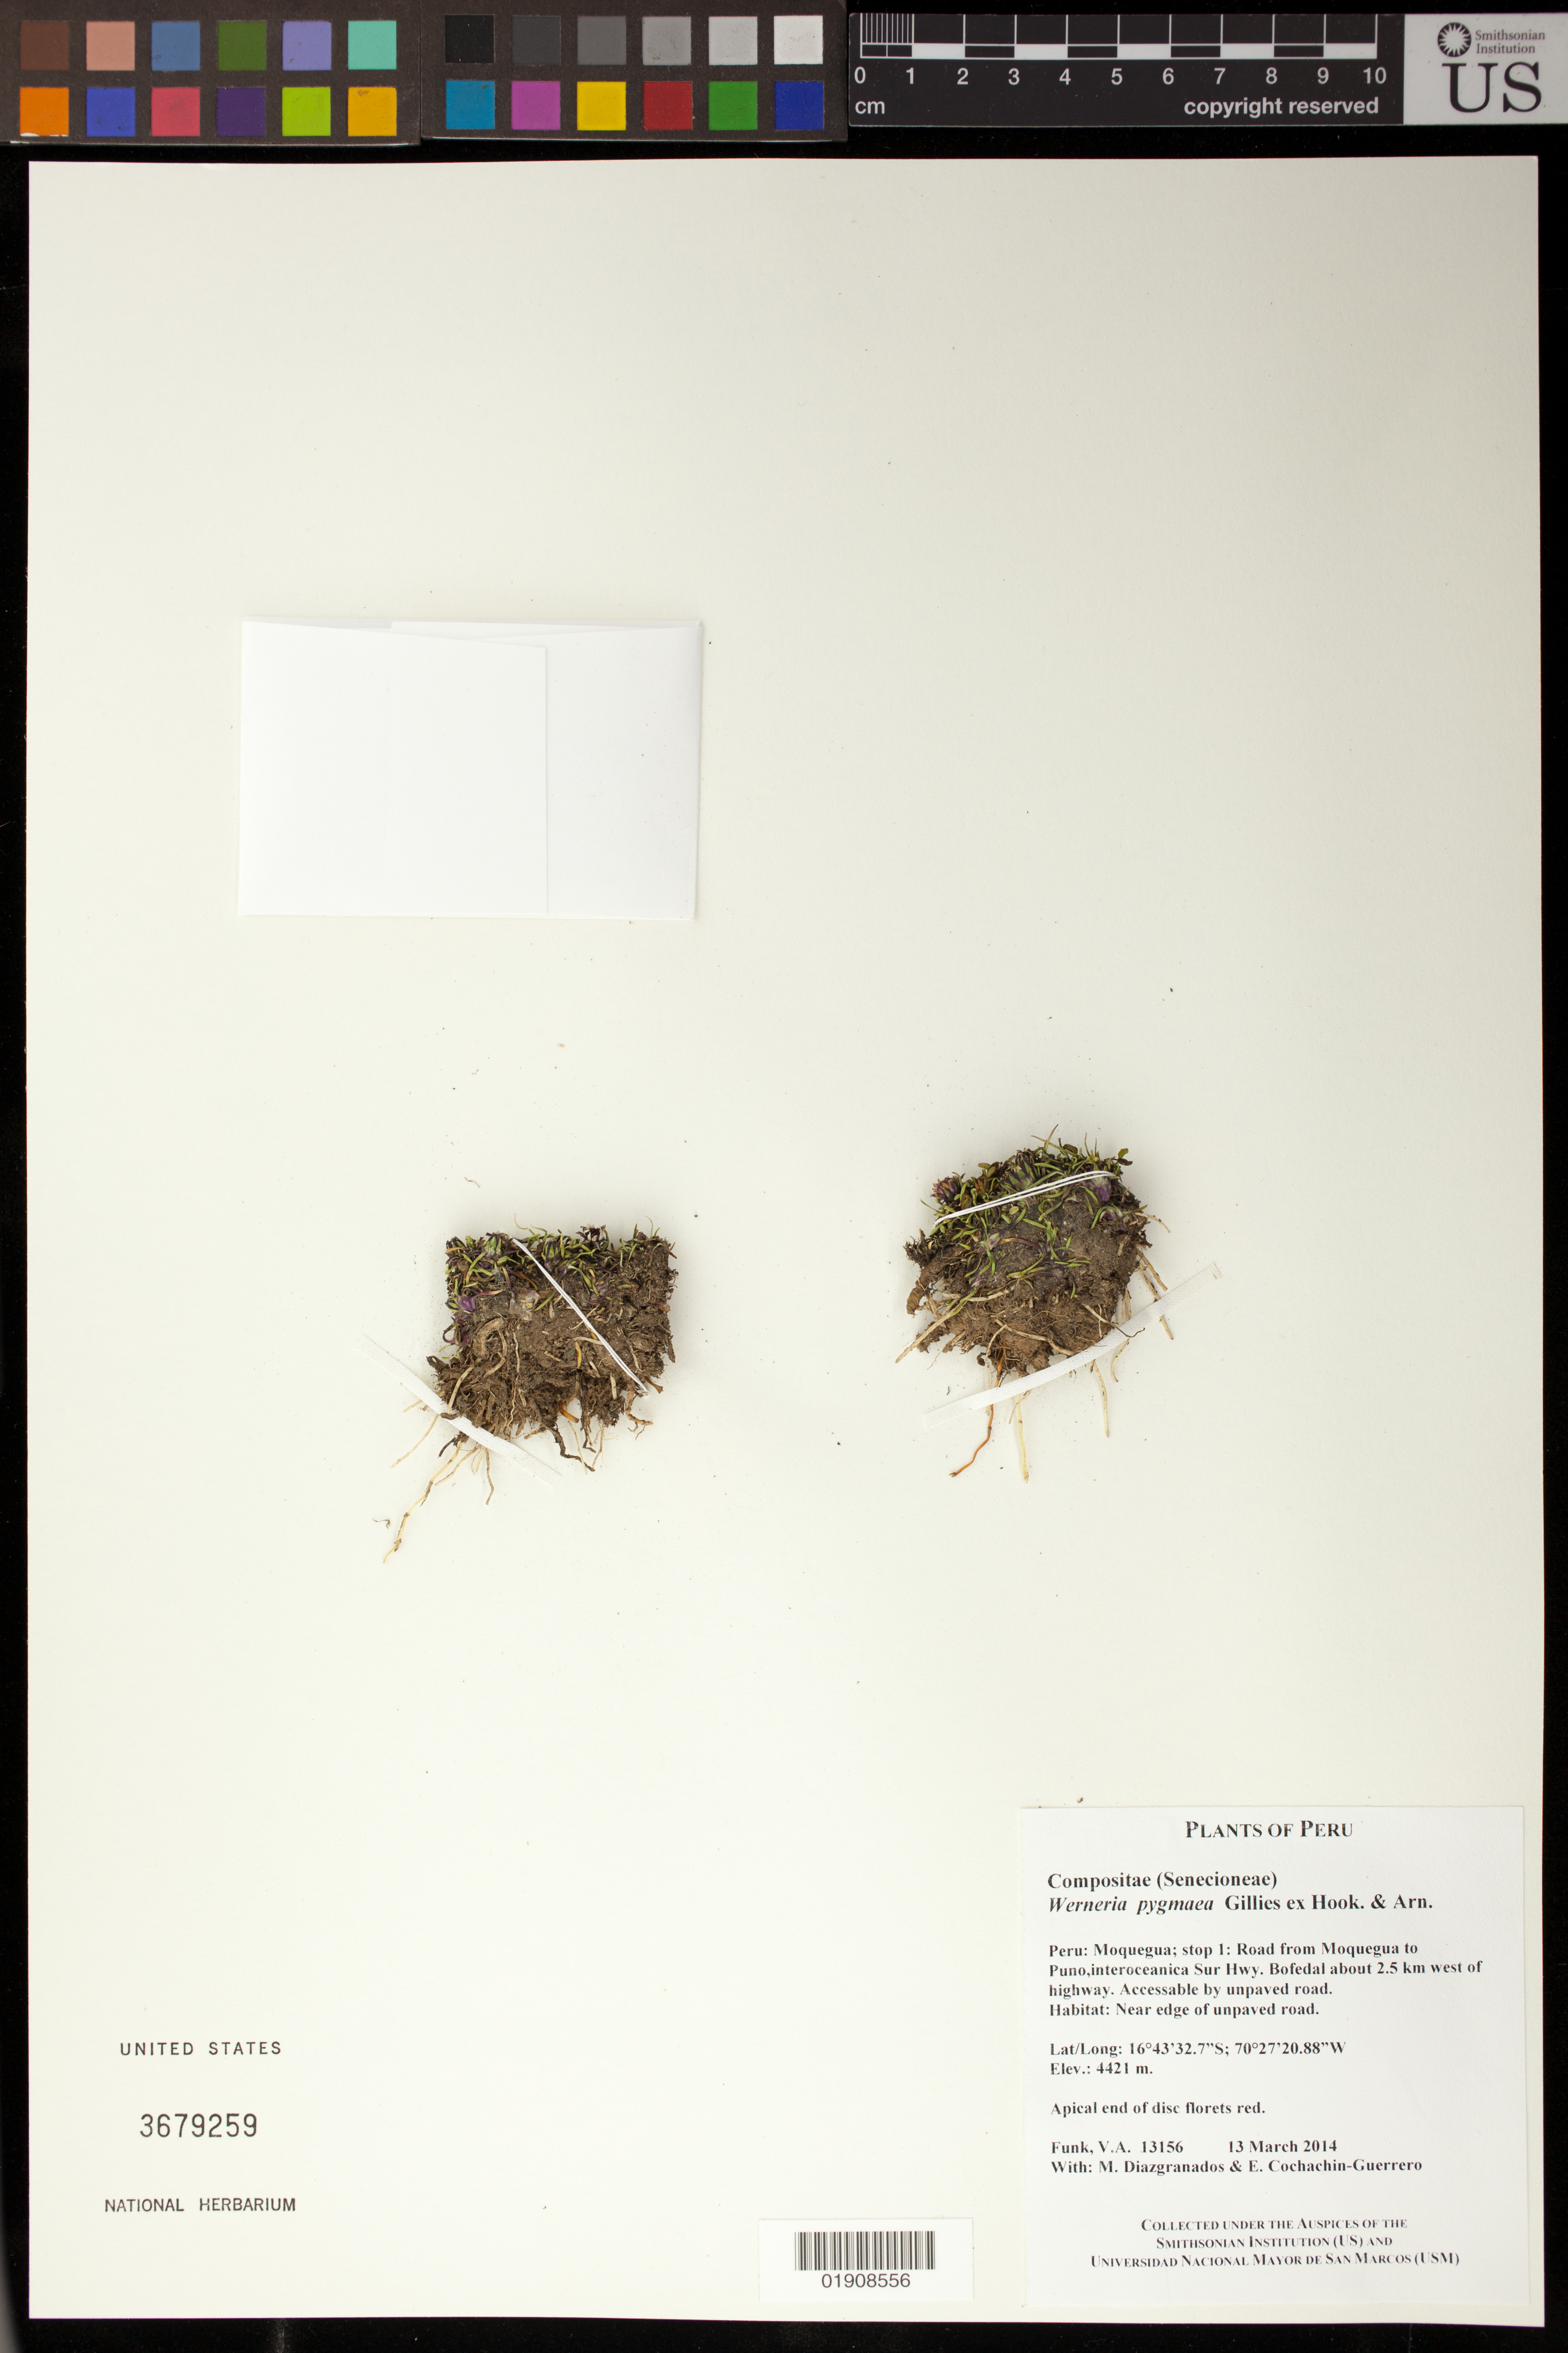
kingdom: Plantae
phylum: Tracheophyta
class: Magnoliopsida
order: Asterales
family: Asteraceae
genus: Werneria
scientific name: Werneria pygmaea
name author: Gillies ex Hook. & Arn.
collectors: M. Diazgranados C. & E. Cochachin Guerrero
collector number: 13156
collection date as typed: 13 March 2014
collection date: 2014-03-13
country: Peru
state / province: Moquegua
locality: Road from Moquegua to Puno, interoceanica Sur Hwy. Bofedal ca. 2.5 km W of highway. Accessable by unpaved road.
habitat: Near edge of unpaved road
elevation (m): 4421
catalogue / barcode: US 3679259